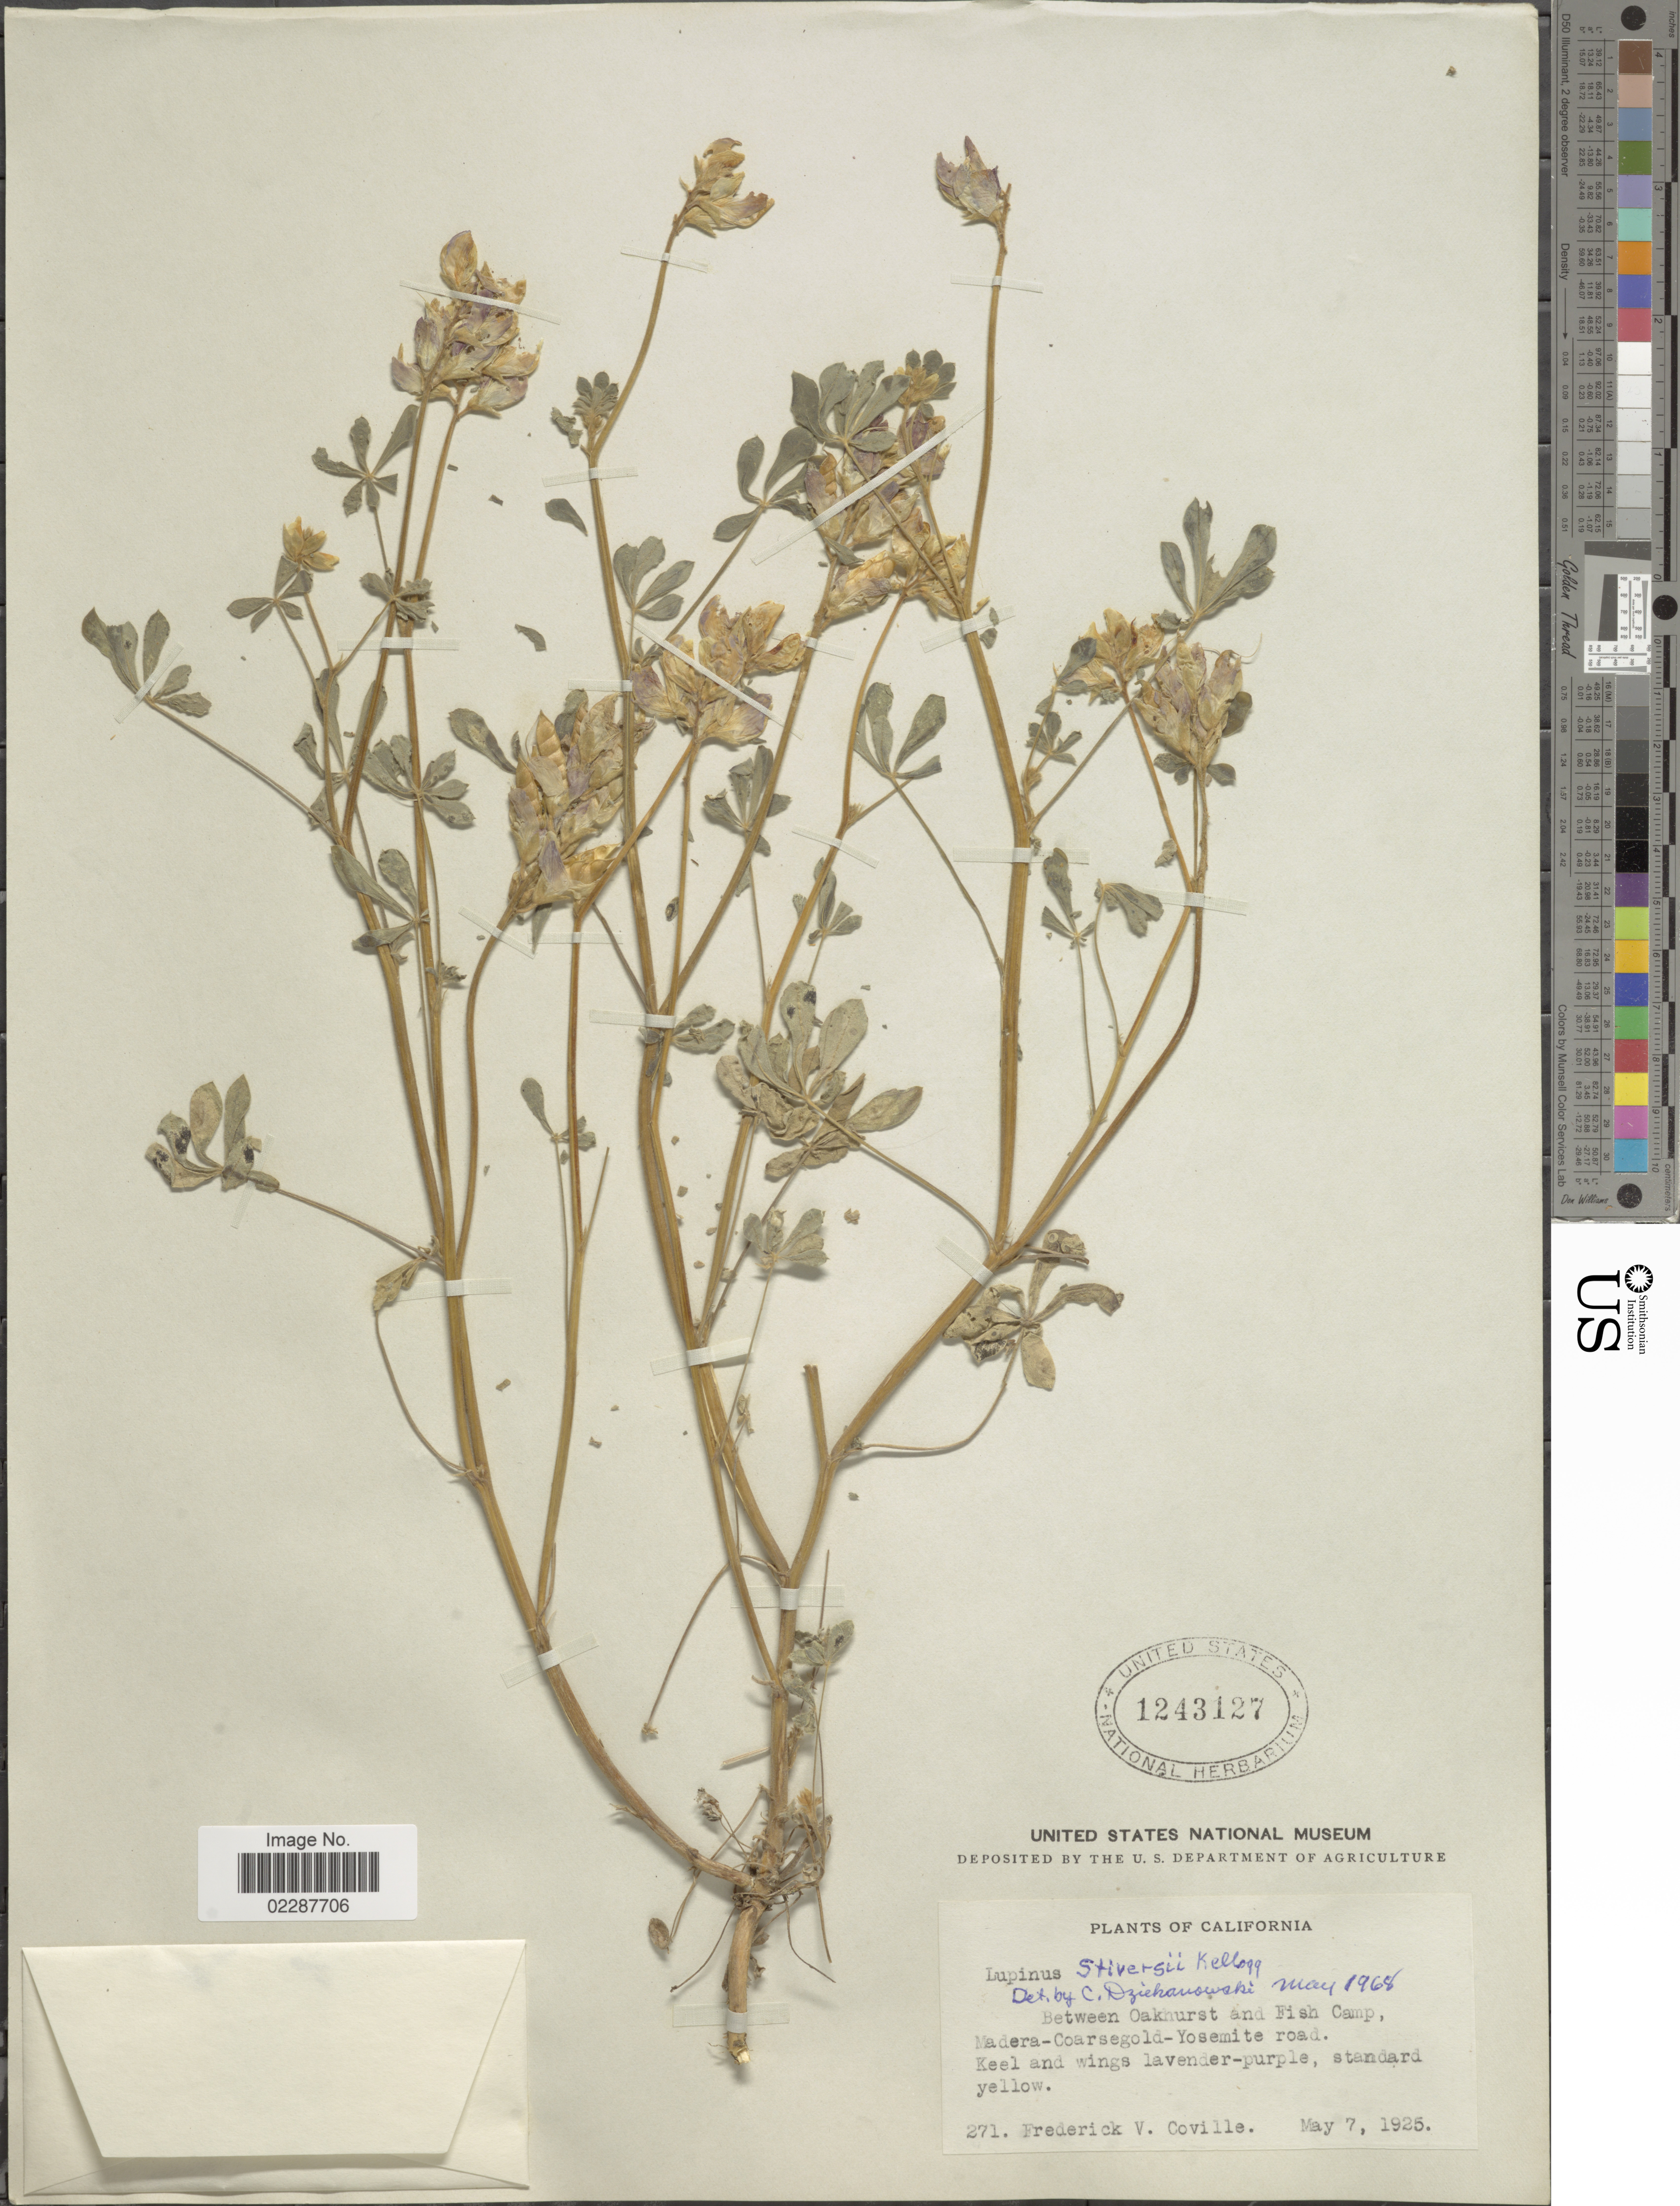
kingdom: Plantae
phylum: Tracheophyta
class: Magnoliopsida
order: Fabales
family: Fabaceae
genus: Lupinus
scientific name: Lupinus stiversii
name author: Kellogg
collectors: F. V. Coville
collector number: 271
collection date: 1925-05-07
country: United States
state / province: California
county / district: Mariposa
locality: Between Oakhurst and Fish Camp, Madera-Coarsegold-Yosemite road.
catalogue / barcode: US 1243127